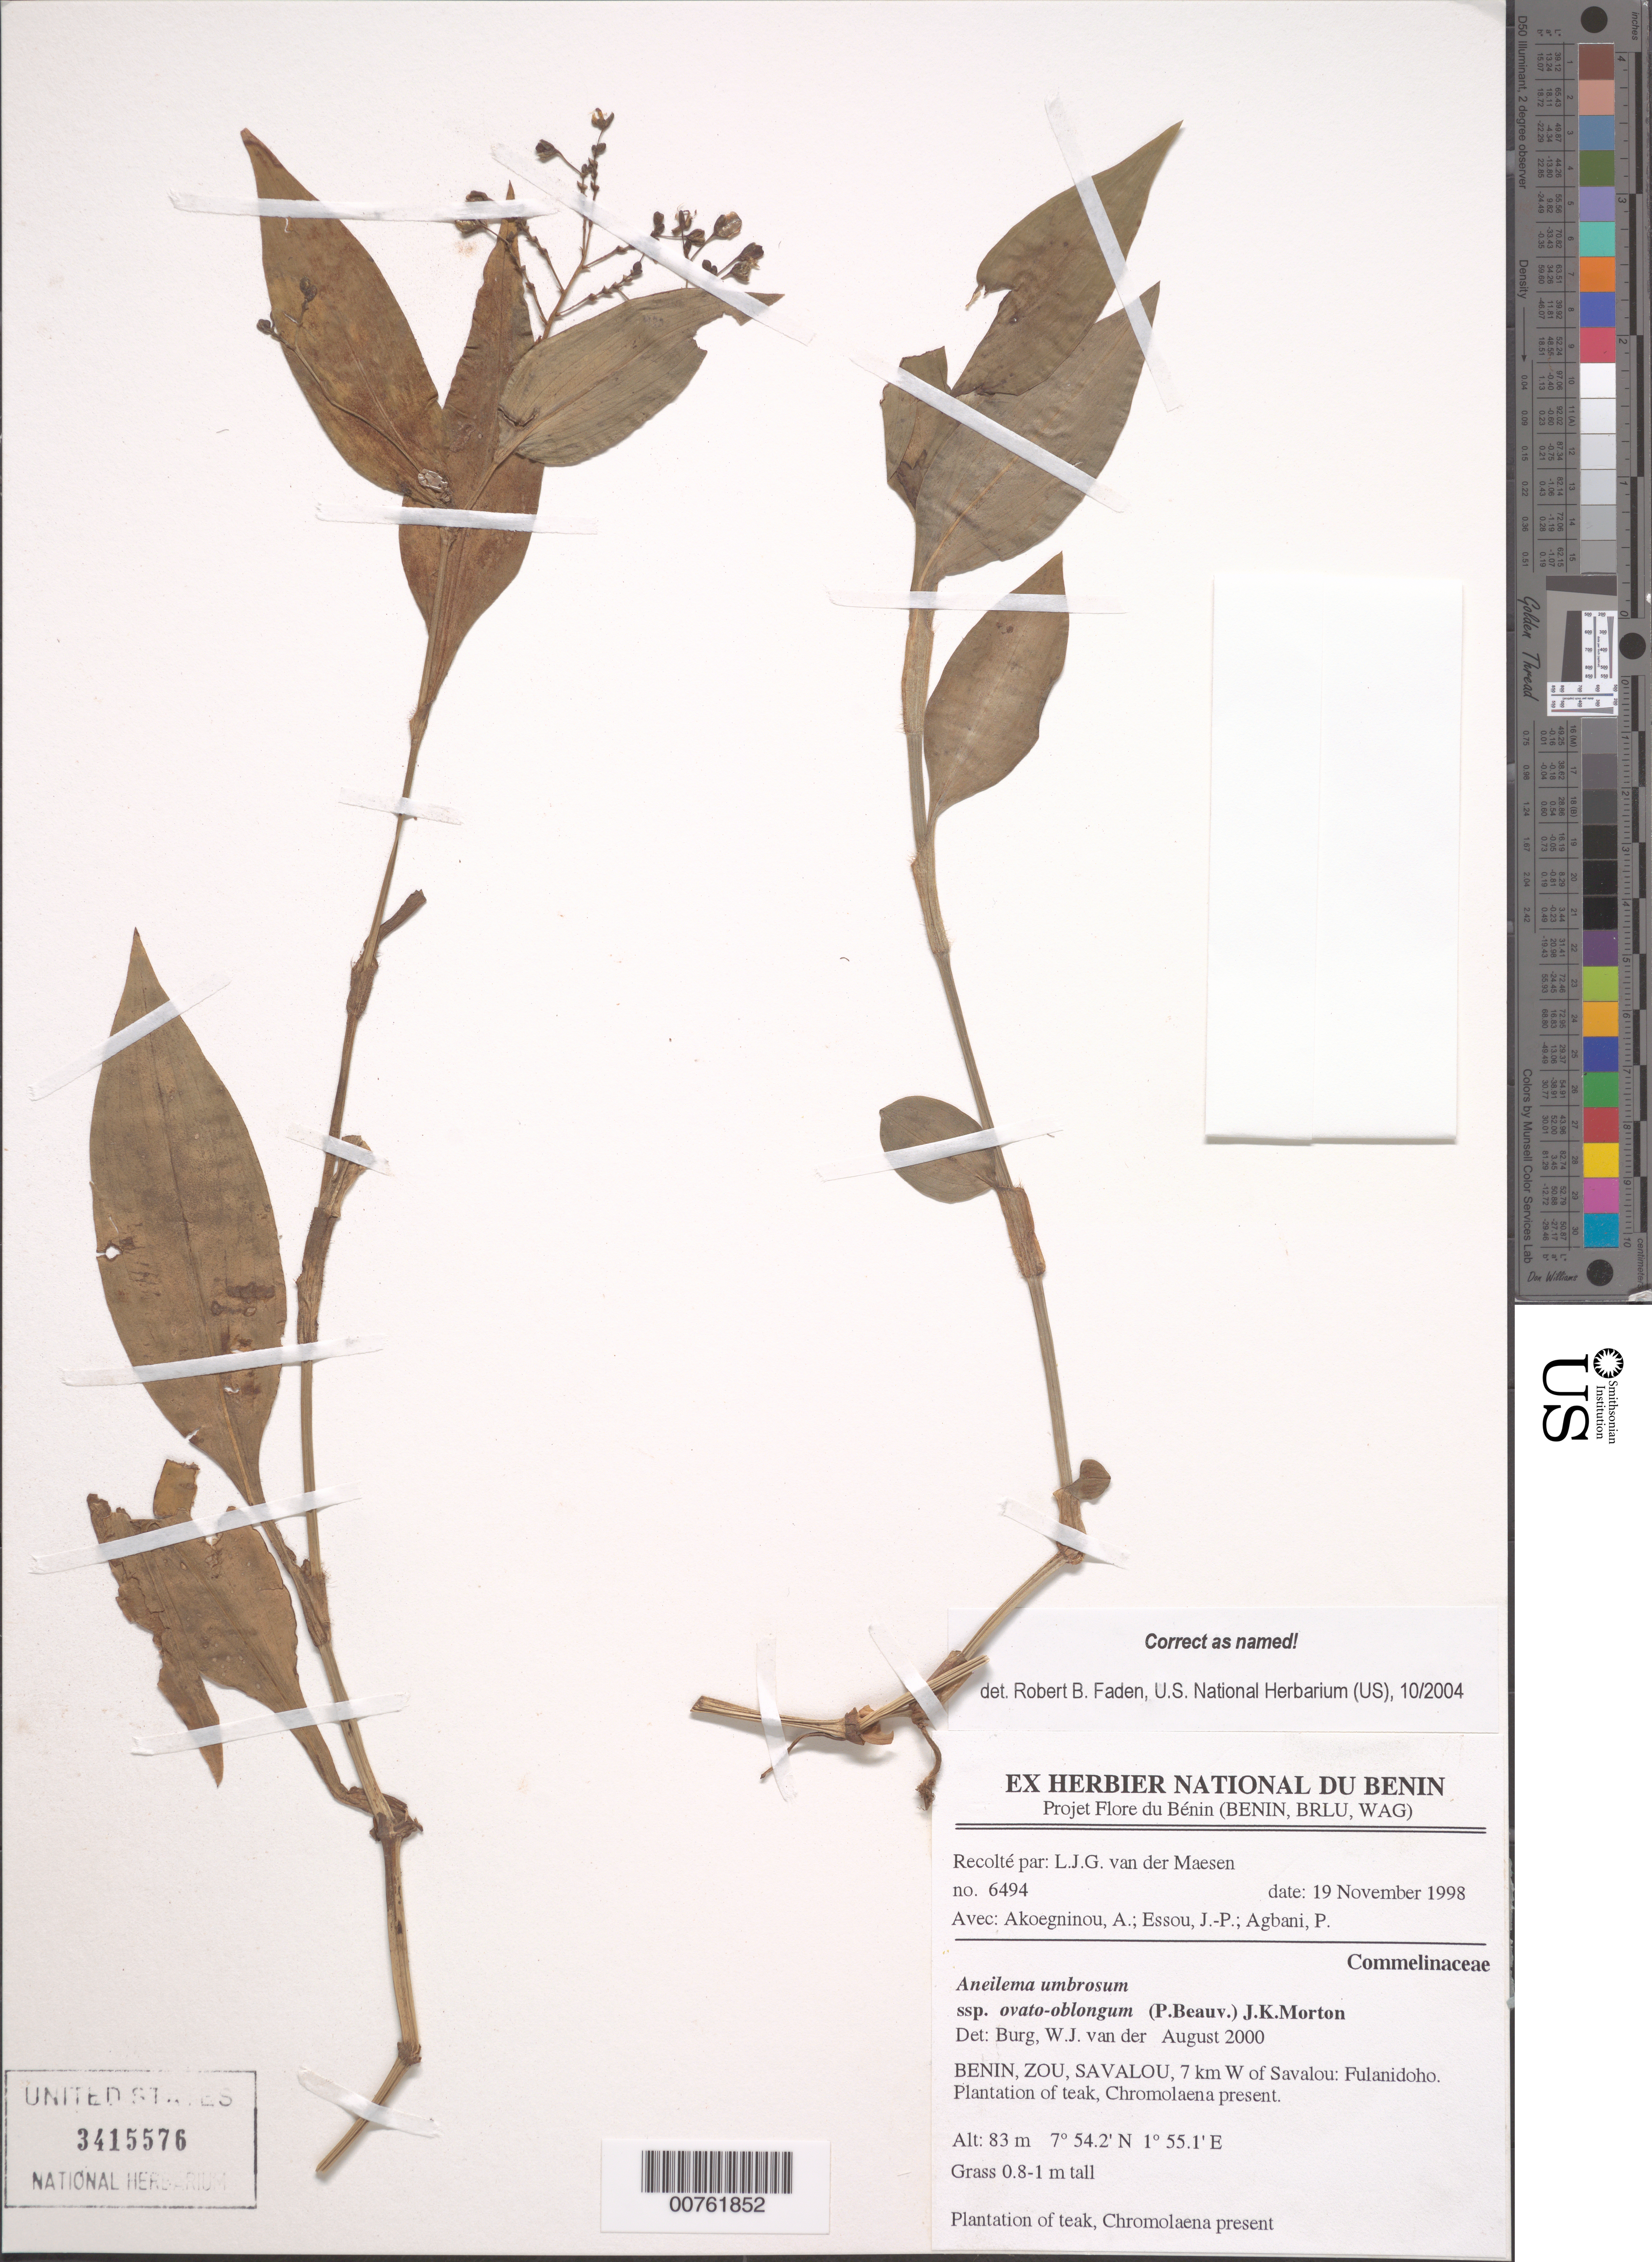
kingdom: Plantae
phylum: Tracheophyta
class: Liliopsida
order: Commelinales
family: Commelinaceae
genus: Aneilema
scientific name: Aneilema umbrosum subsp. ovato-oblongum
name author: (P. Beauv.) J.K. Morton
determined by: Faden, Robert B., (US), Smithsonian Institution - National Museum of Natural History (UNITED STATES)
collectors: L. van der Maesen, A. Akoegninou, J. Essou & P. Agbani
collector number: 6494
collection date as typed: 19 Nov 1998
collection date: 1998-11-19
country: Benin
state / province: Zou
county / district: Savalou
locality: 7 km W of Savalou: Fulanidoho. Plantation of teak, Chromolaena present.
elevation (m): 83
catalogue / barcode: US 3415576